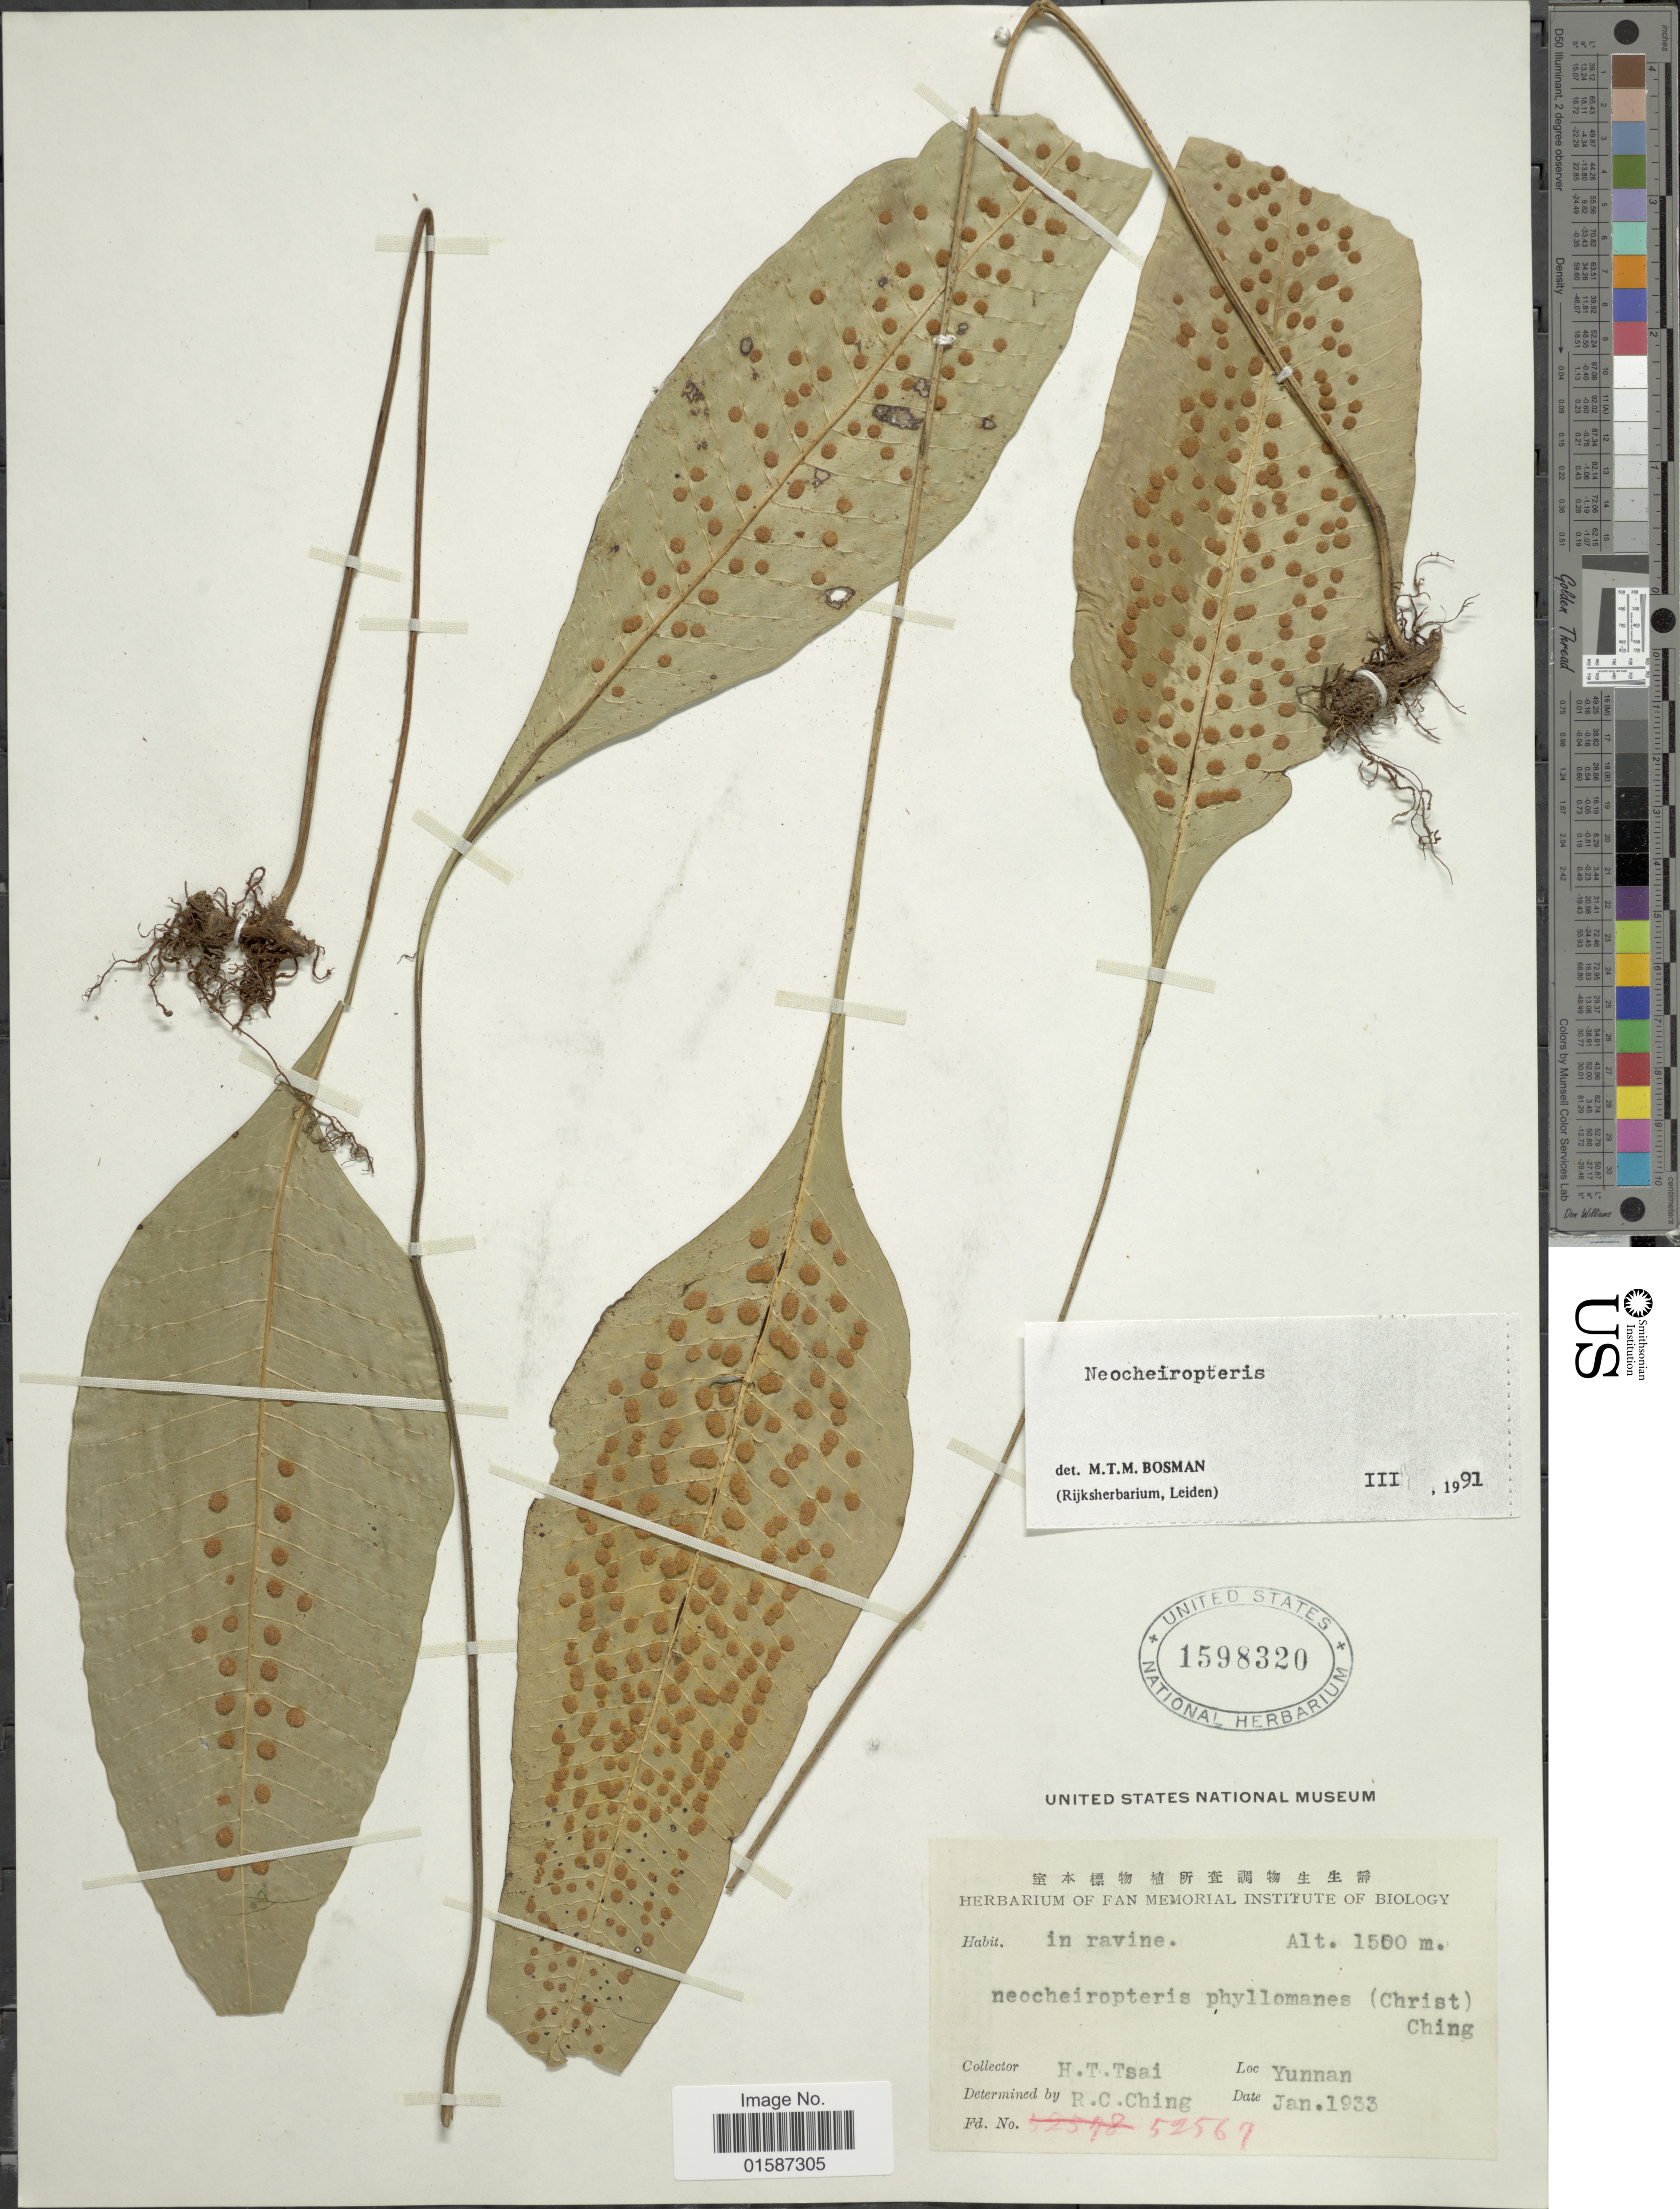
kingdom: Plantae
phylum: Tracheophyta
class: Polypodiopsida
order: Polypodiales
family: Polypodiaceae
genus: Neolepisorus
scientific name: Neolepisorus ovatus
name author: (Bedd.) Ching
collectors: H. Tsai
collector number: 52567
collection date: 1933-01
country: China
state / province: Yunnan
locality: Yunnan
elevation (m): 1500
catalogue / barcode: US 1598320